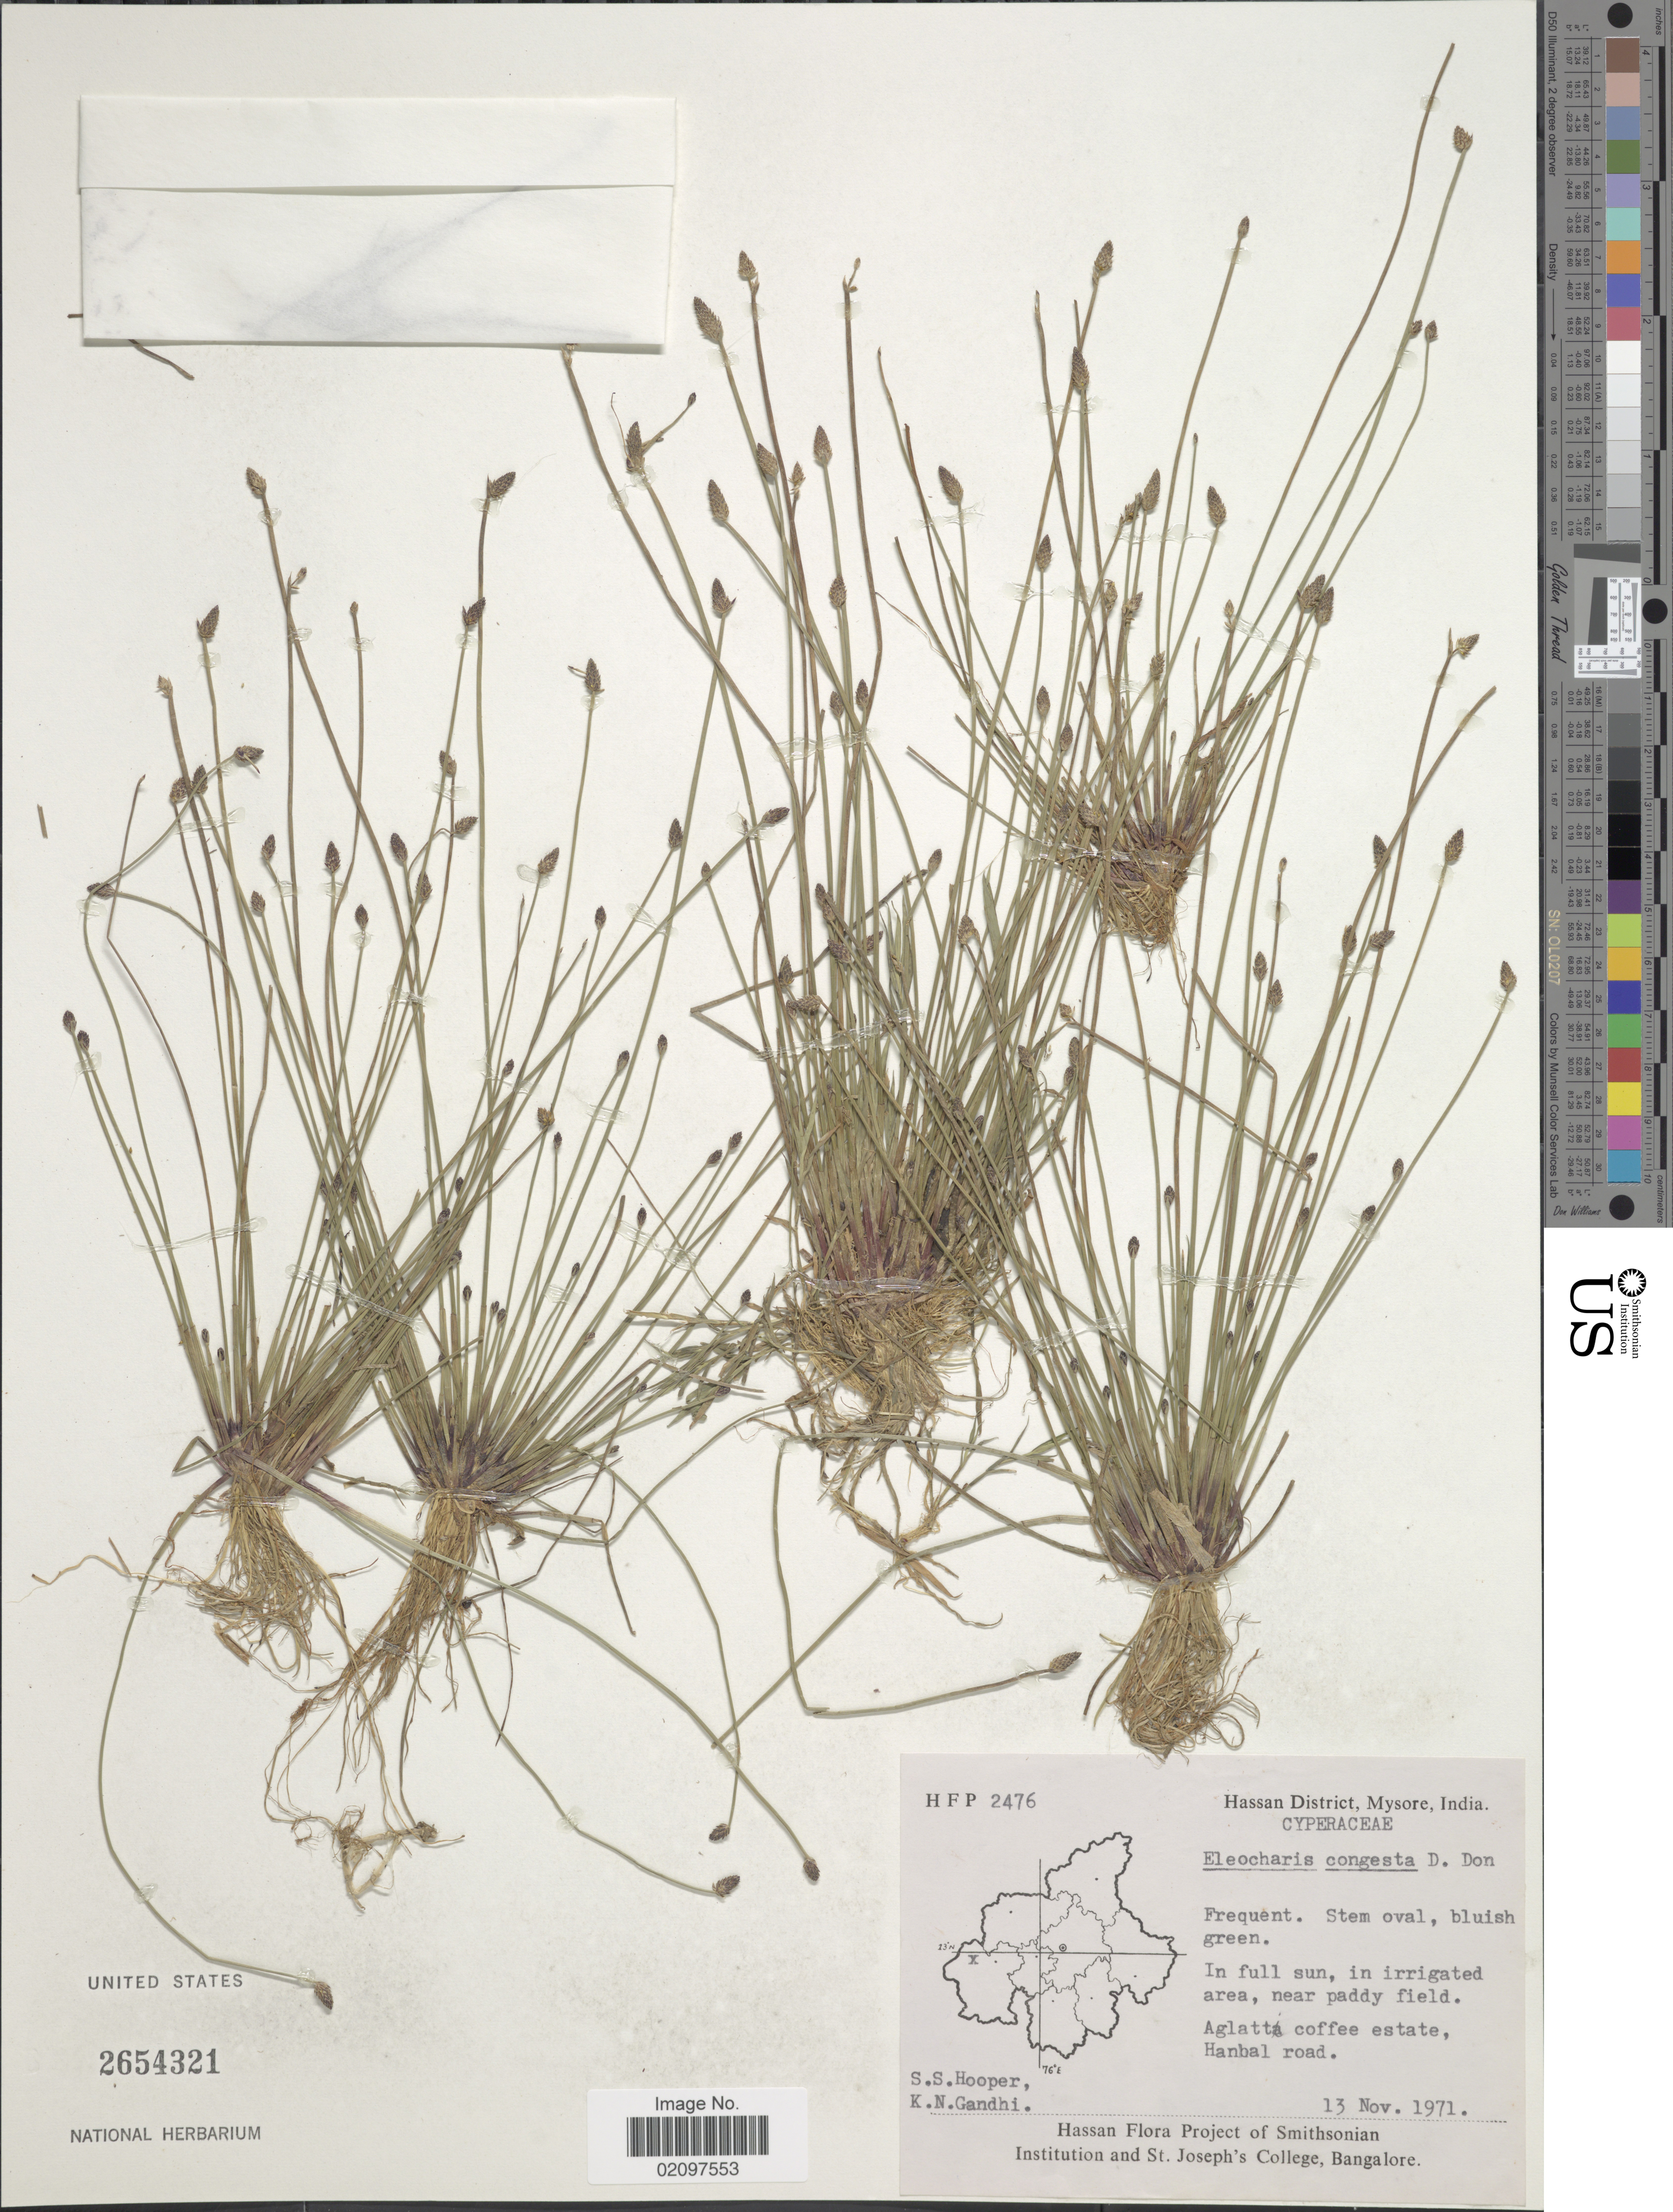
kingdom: Plantae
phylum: Tracheophyta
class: Liliopsida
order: Poales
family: Cyperaceae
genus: Eleocharis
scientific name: Eleocharis congesta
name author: D. Don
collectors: S. S. Hooper & K. N. Gandhi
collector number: H F P 2476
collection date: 1971-11-13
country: India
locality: Hassan District, Mysore, In full sun, in irrigated area, near paddy field. Aglatta coffee estate, Hanbal road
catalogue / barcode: US 2654321